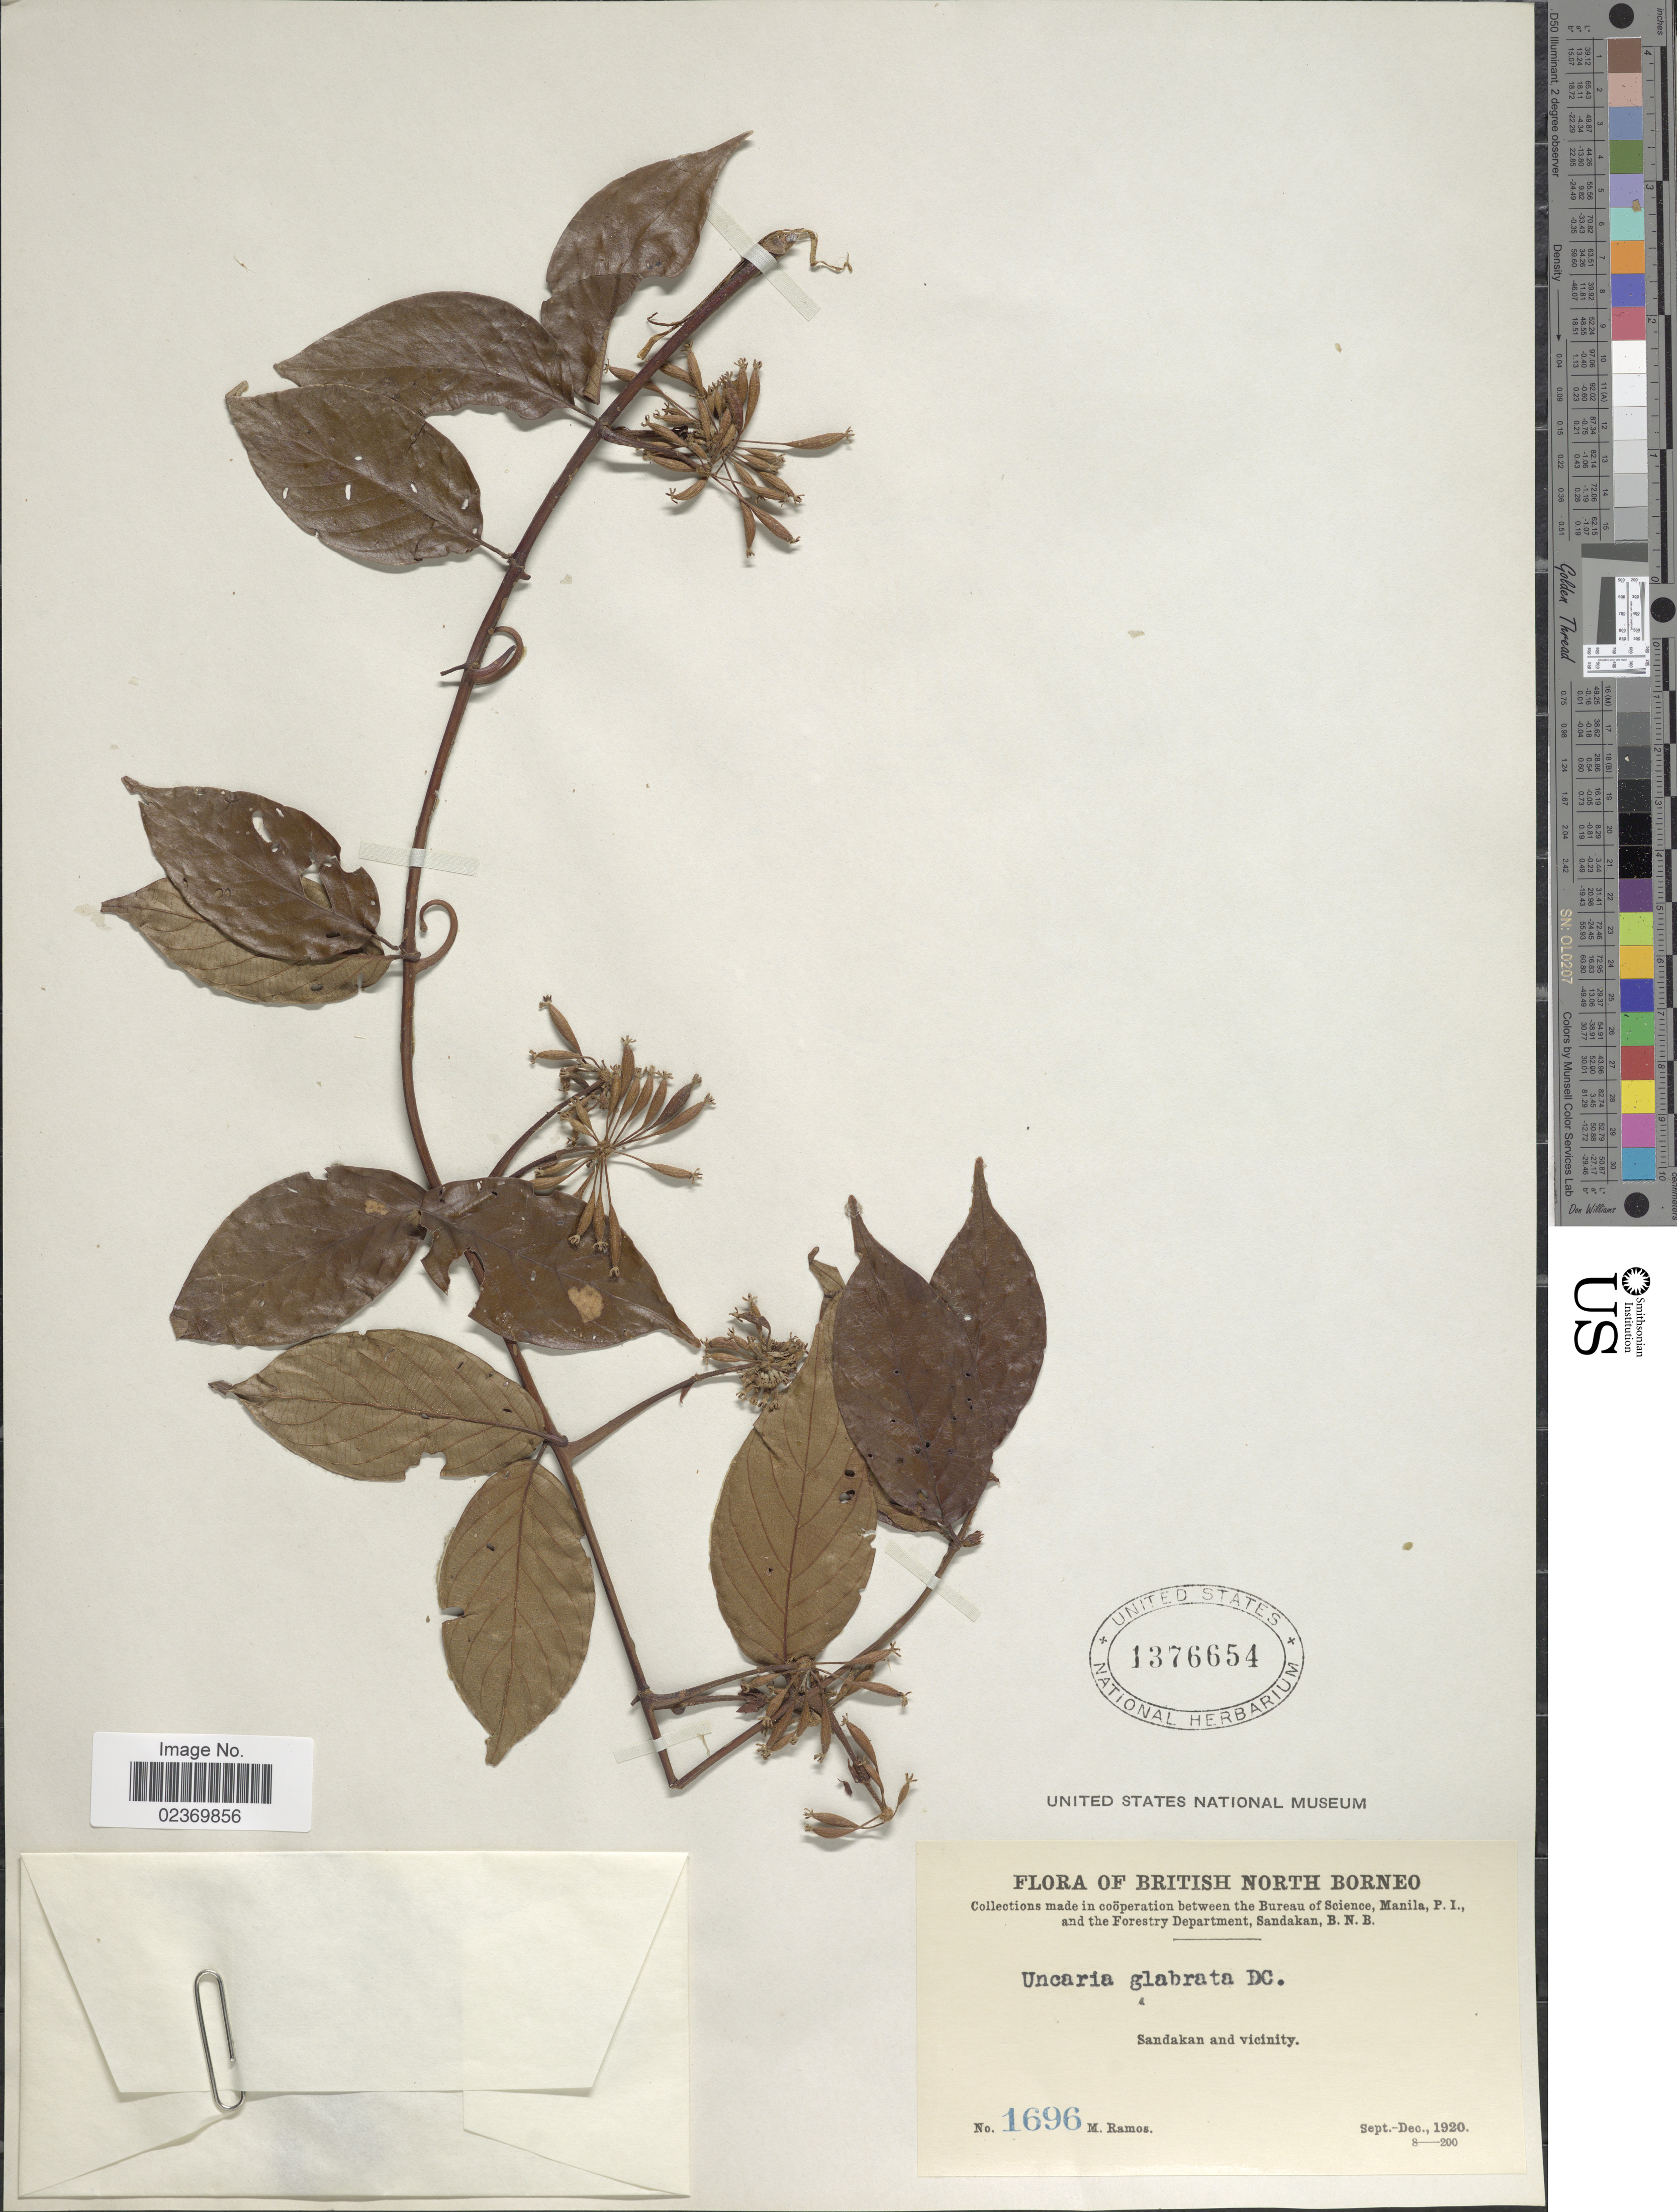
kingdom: Plantae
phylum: Tracheophyta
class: Magnoliopsida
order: Gentianales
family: Rubiaceae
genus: Uncaria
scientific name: Uncaria glabrata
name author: DC.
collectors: M. Ramos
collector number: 1696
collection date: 1920-09/1920-12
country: Malaysia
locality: British North Borneo. Sandakan and vicinity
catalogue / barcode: US 1376654